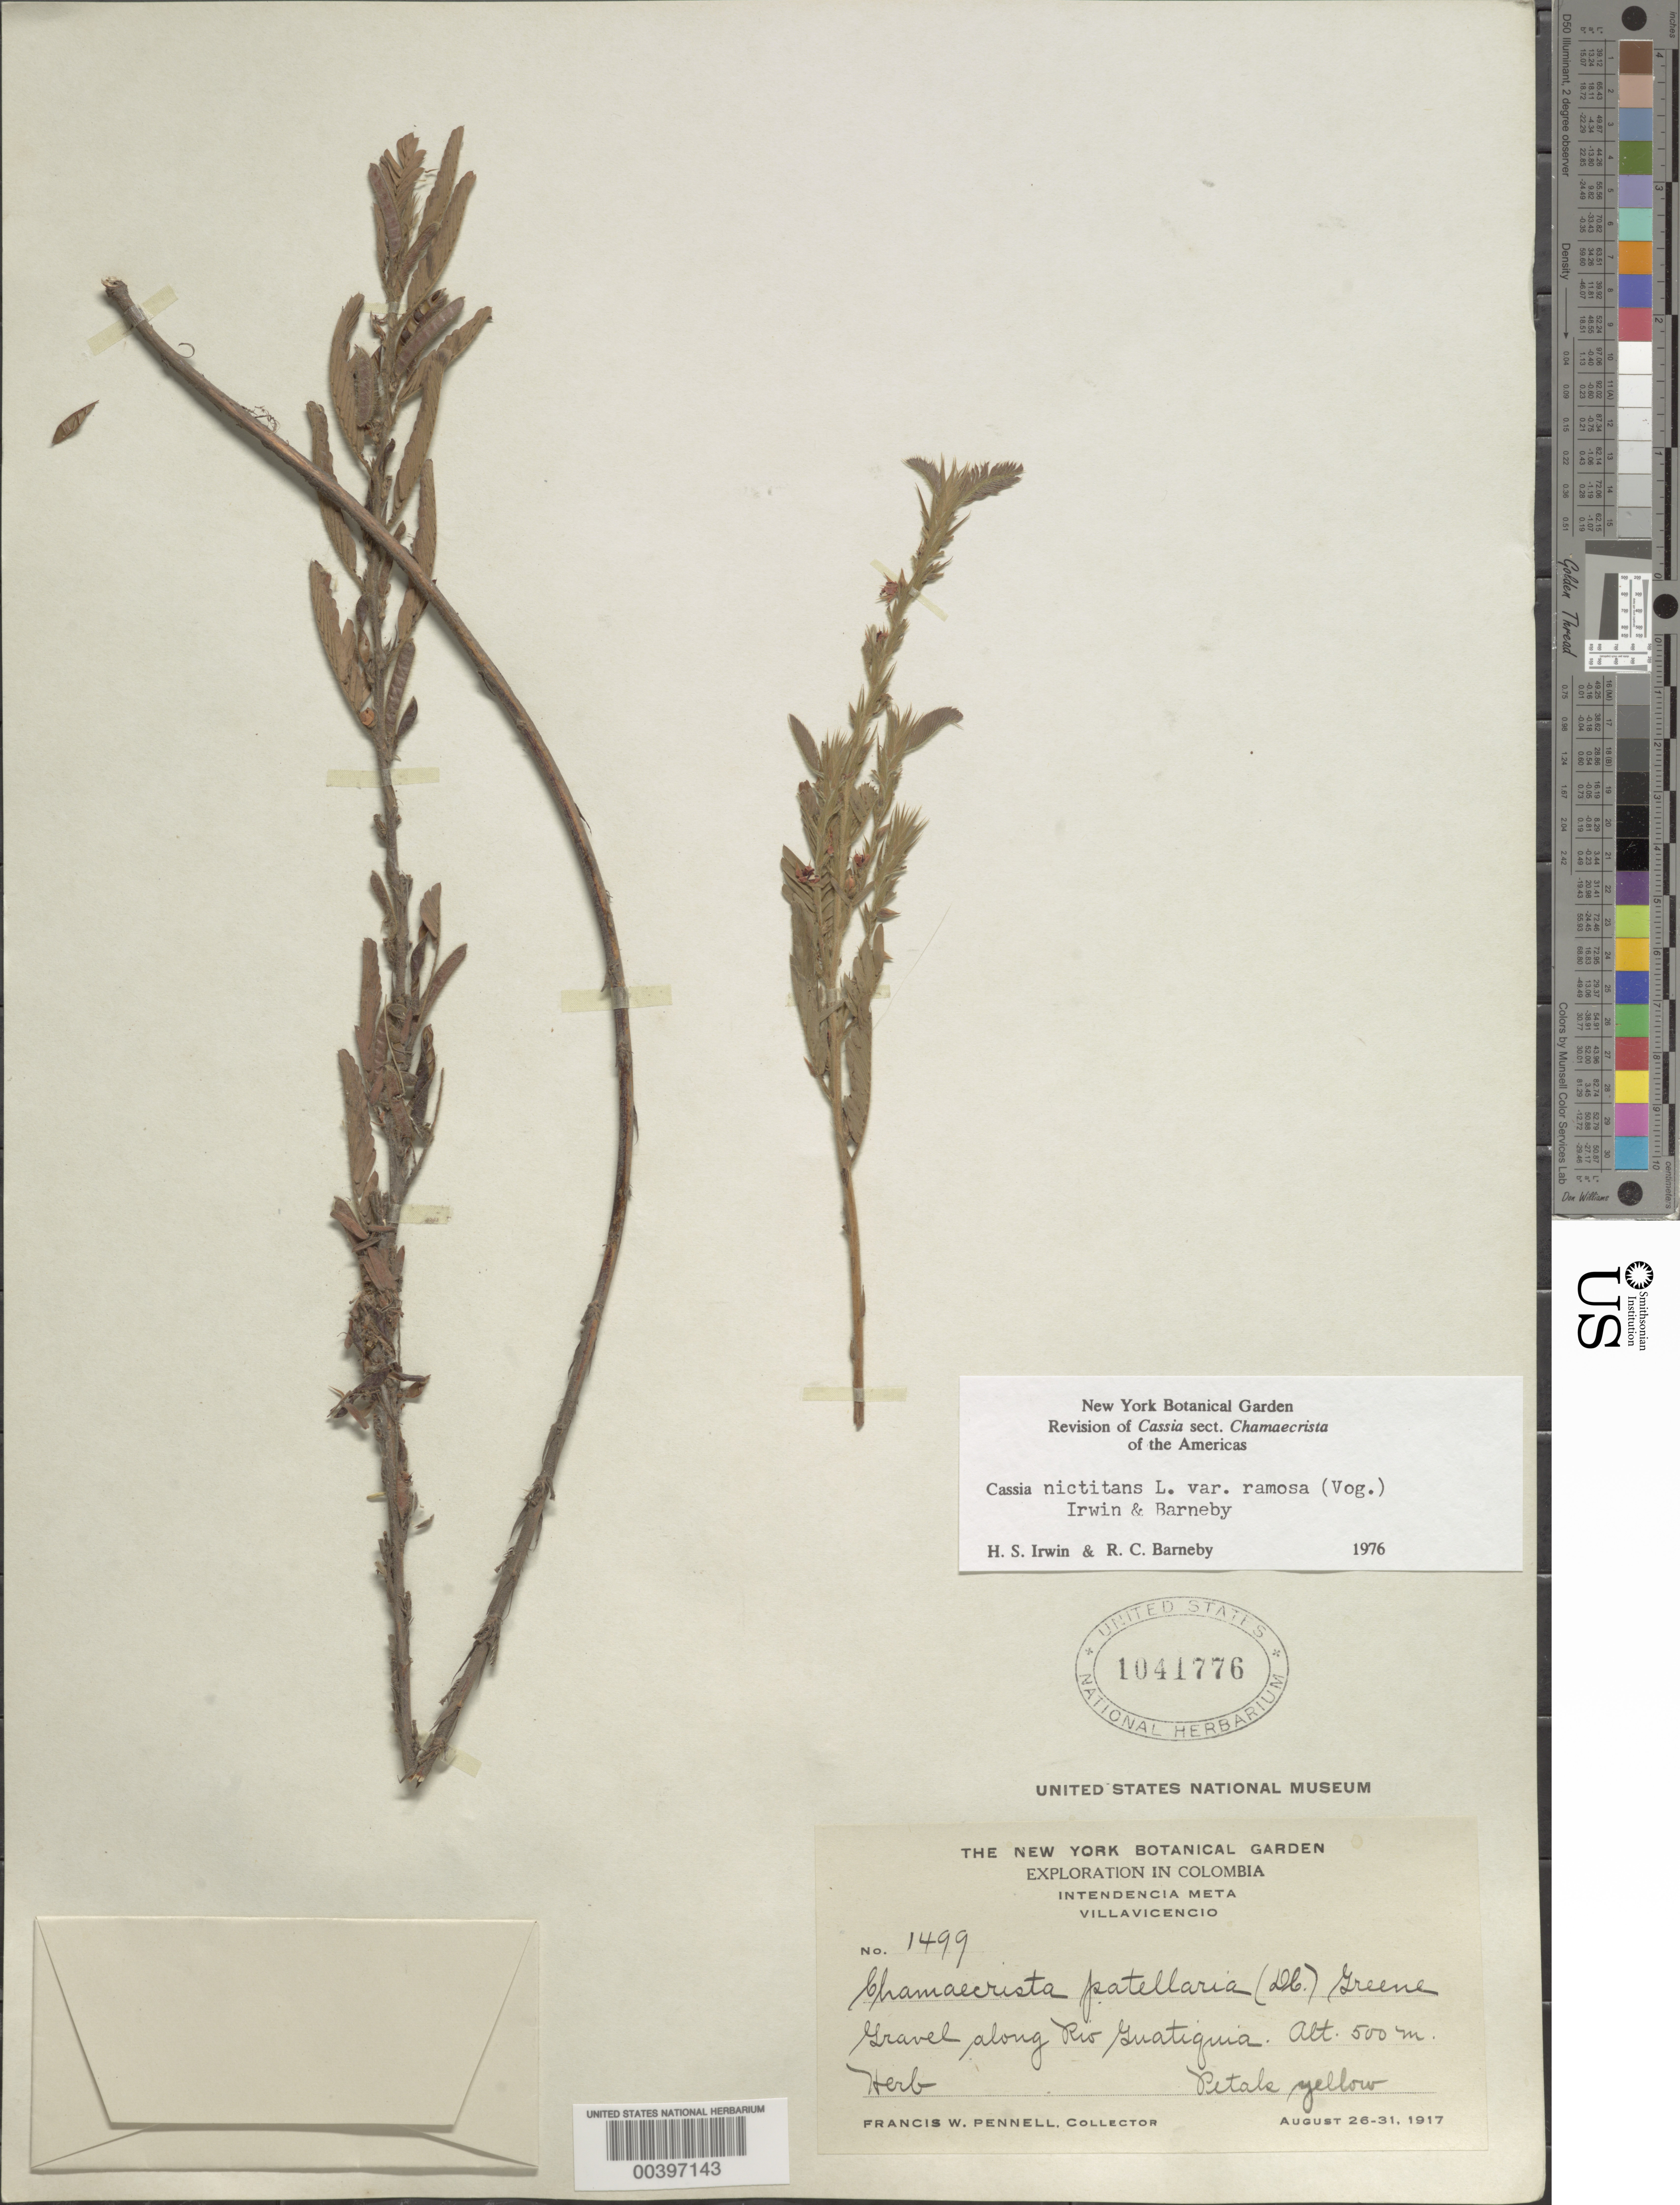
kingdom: Plantae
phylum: Tracheophyta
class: Magnoliopsida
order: Fabales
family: Fabaceae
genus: Chamaecrista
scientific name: Chamaecrista nictitans var. ramosa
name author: (Vogel) H.S. Irwin & Barneby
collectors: F. W. Pennell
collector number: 1499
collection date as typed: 26 Aug 1917 to 31 Aug 1917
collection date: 1917-08-26/1917-08-31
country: Colombia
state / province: Meta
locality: Villa Vicencia, along Rio Guatiquia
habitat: Gravel along river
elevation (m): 500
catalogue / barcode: US 1041776